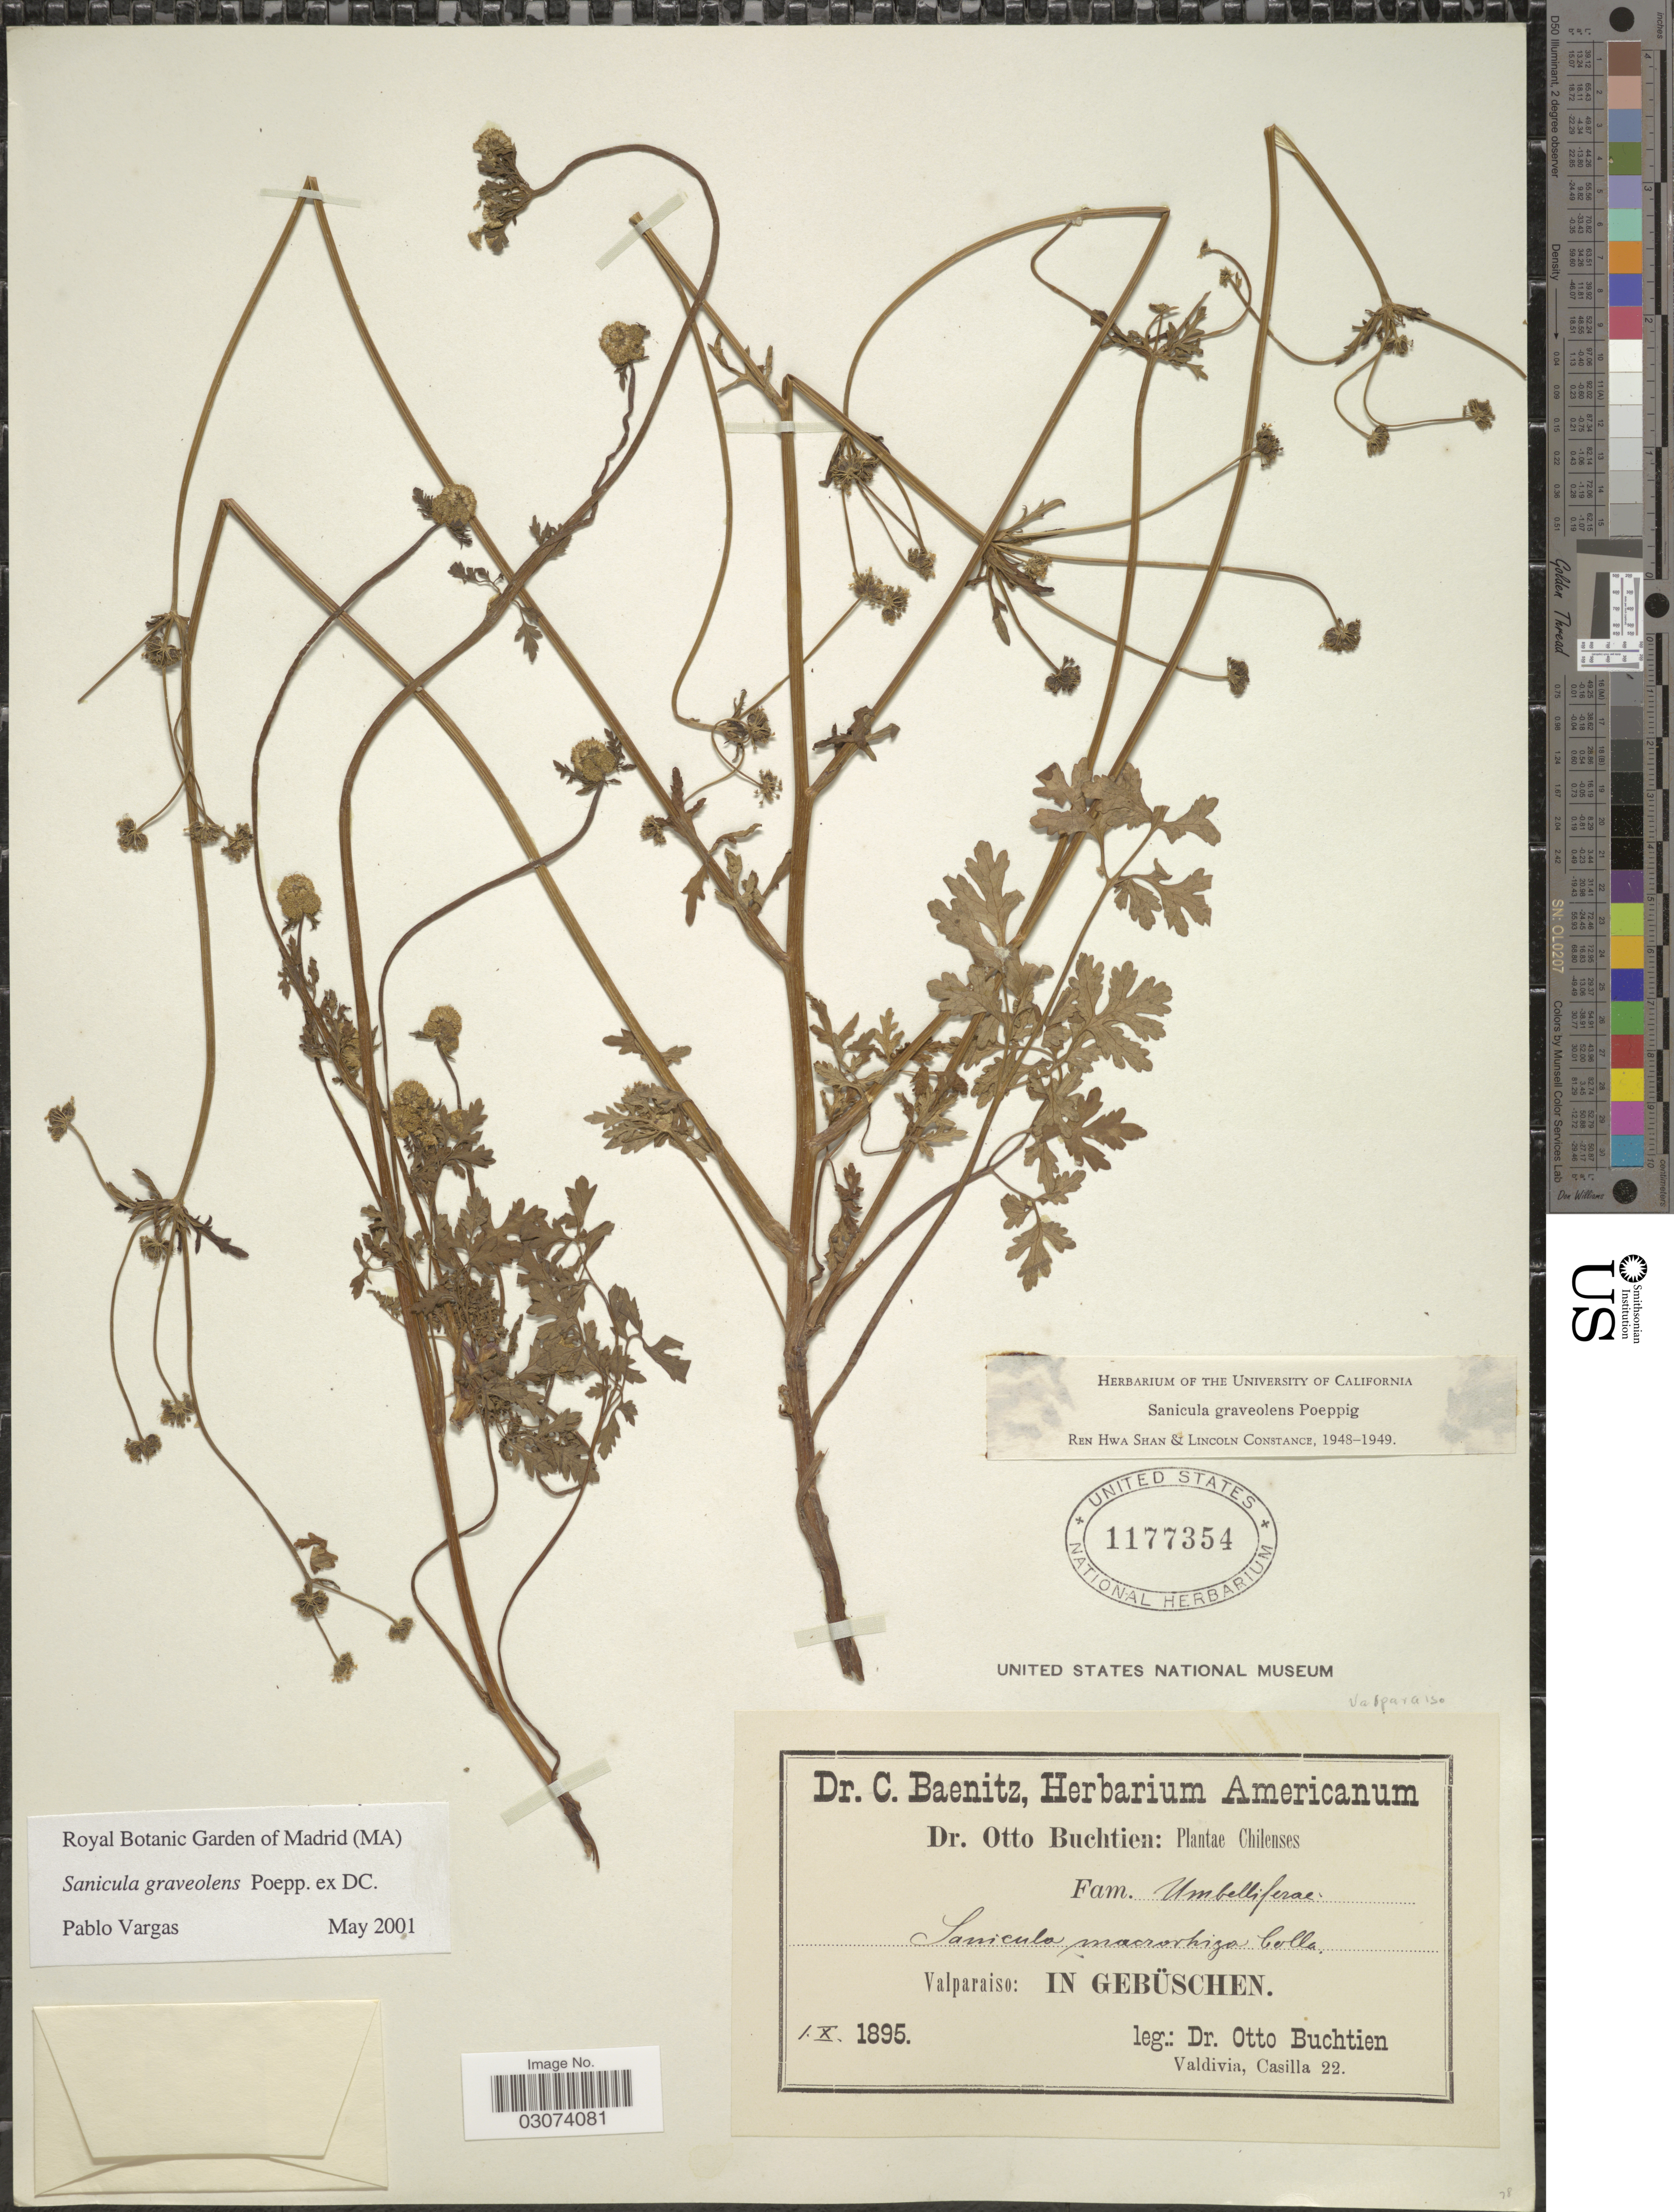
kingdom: Plantae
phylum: Tracheophyta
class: Magnoliopsida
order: Apiales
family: Apiaceae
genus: Sanicula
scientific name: Sanicula graveolens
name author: Poepp. ex DC.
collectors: O. Buchtien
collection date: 1895-10-01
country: Chile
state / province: Valparaíso (V)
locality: In Gebüschen.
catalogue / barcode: US 1177354